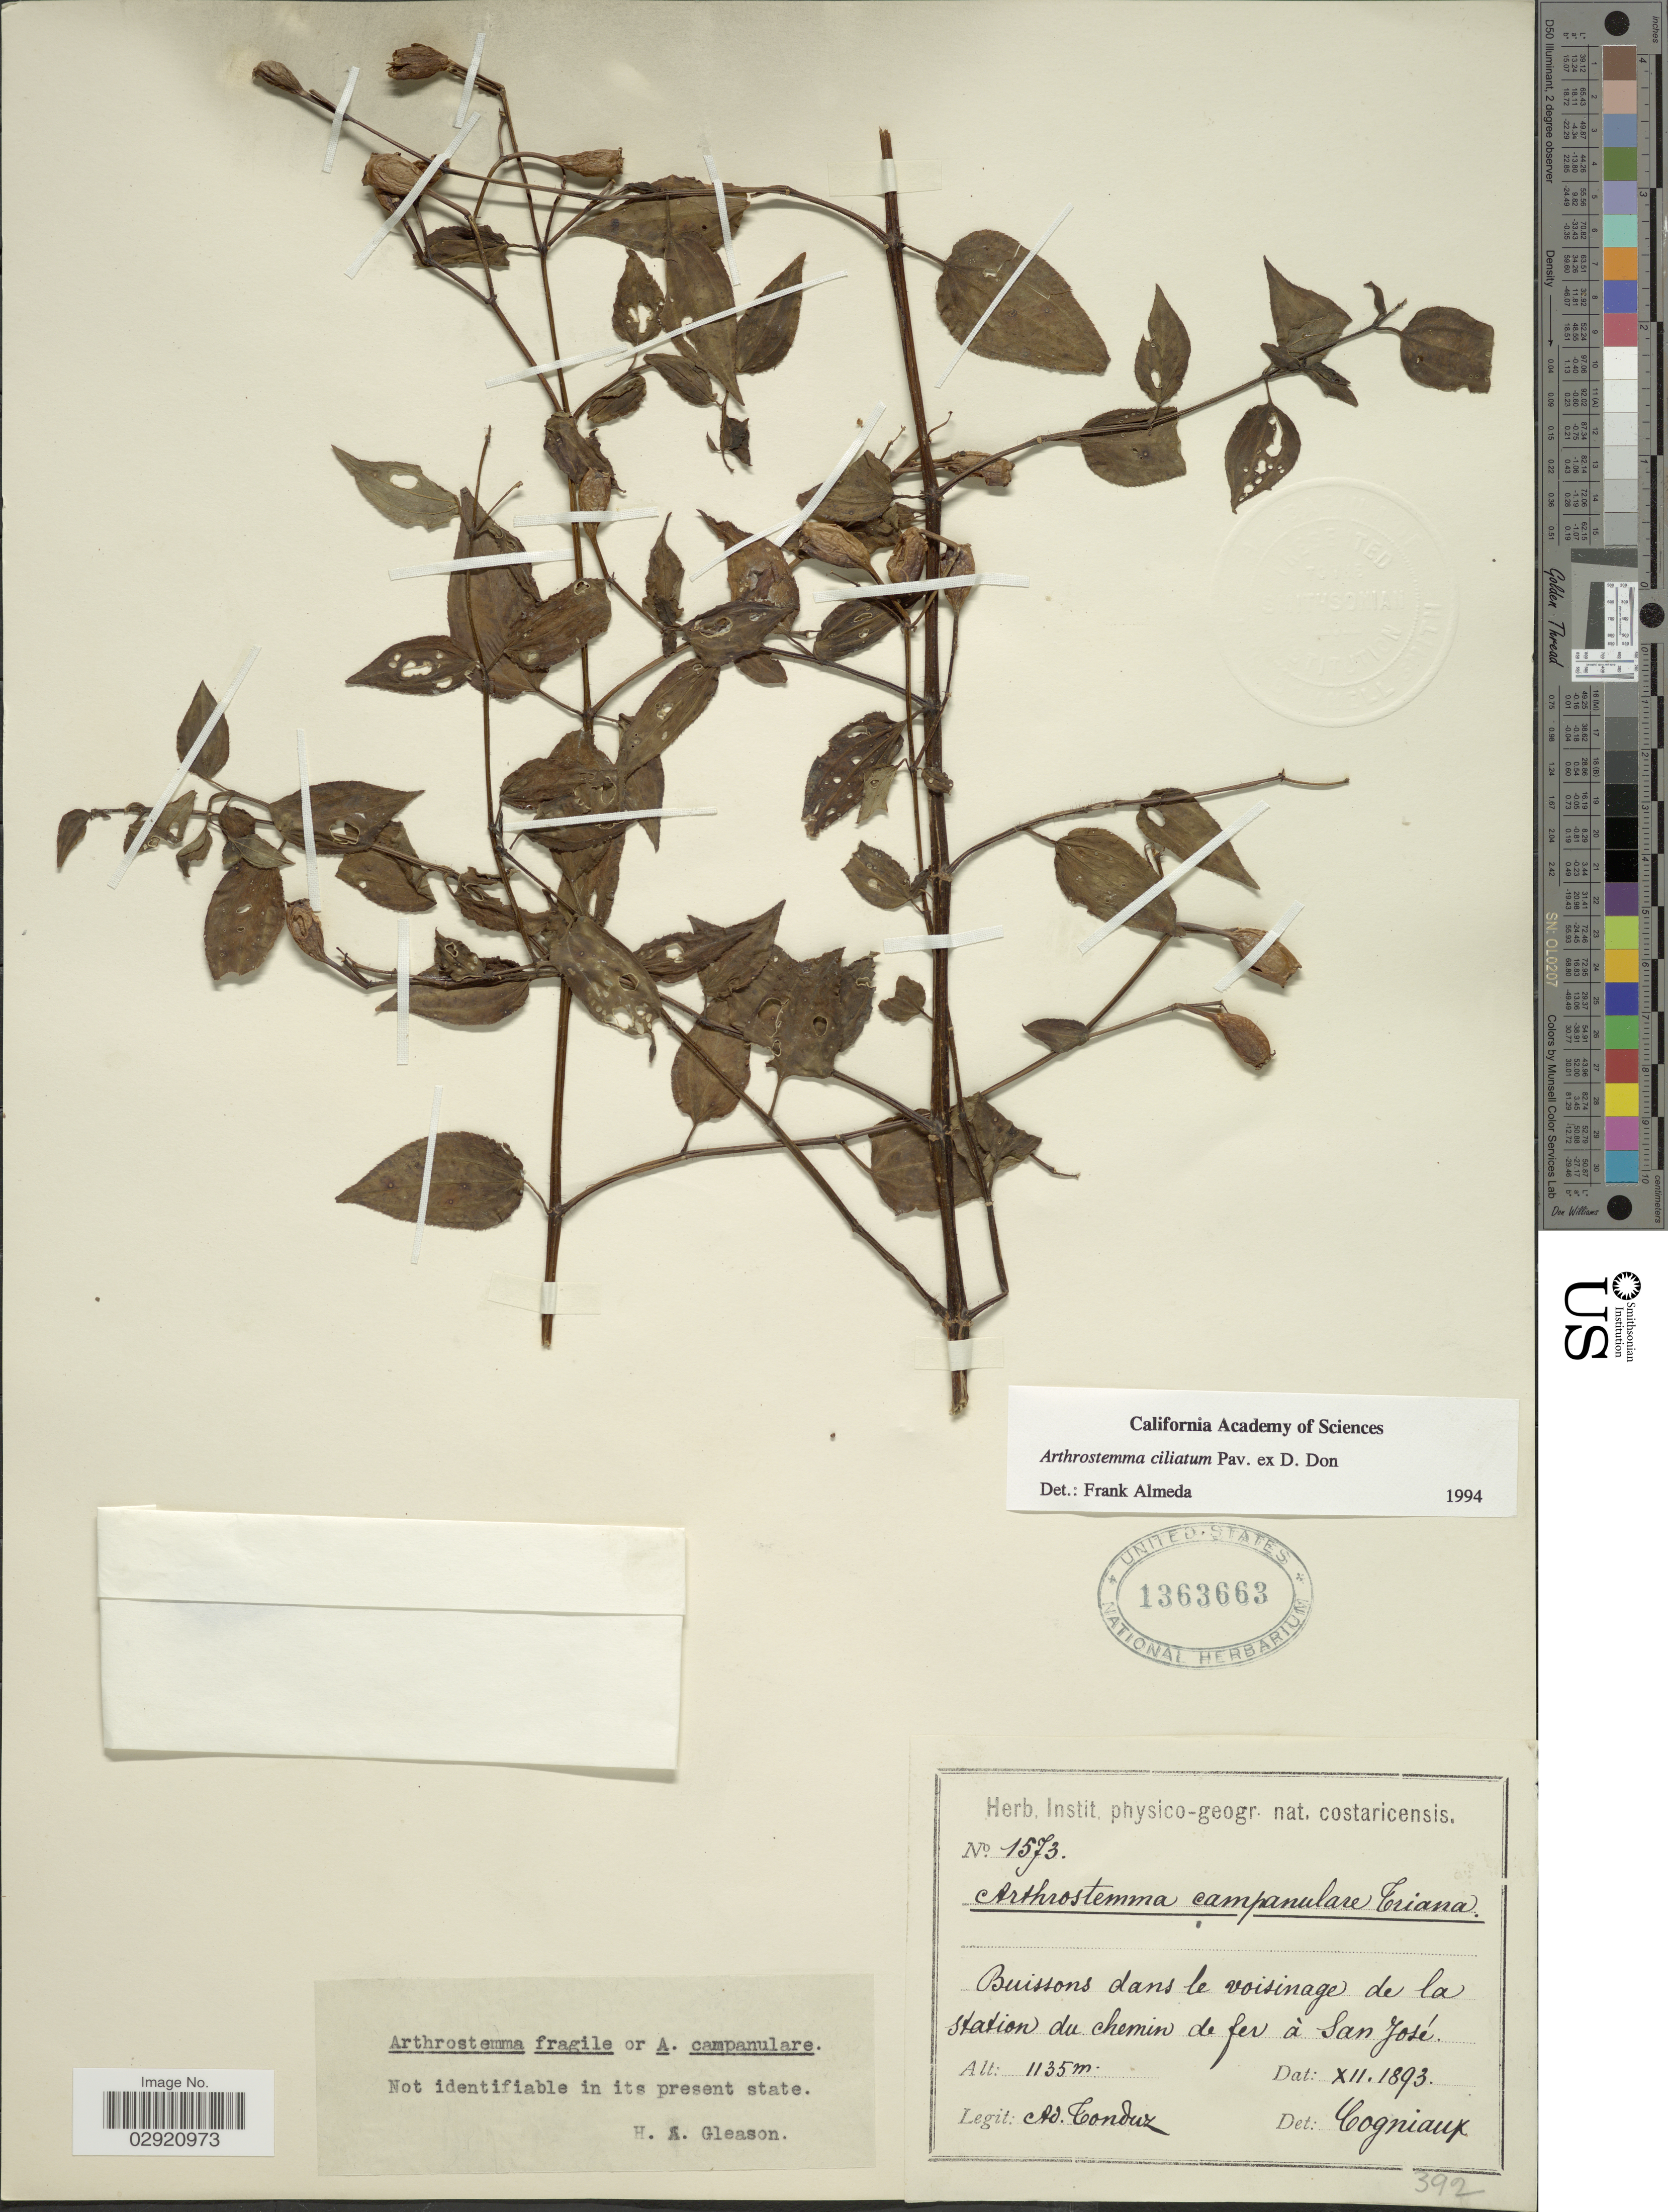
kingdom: Plantae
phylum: Tracheophyta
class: Magnoliopsida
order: Myrtales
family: Melastomataceae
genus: Arthrostemma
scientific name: Arthrostemma ciliatum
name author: Pav. ex D. Don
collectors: A. Tonduz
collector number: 1573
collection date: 1893-12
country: Costa Rica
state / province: San José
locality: Buissons dans le voisinage de la station du chemin de fer à San José.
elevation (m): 1135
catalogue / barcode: US 1363663